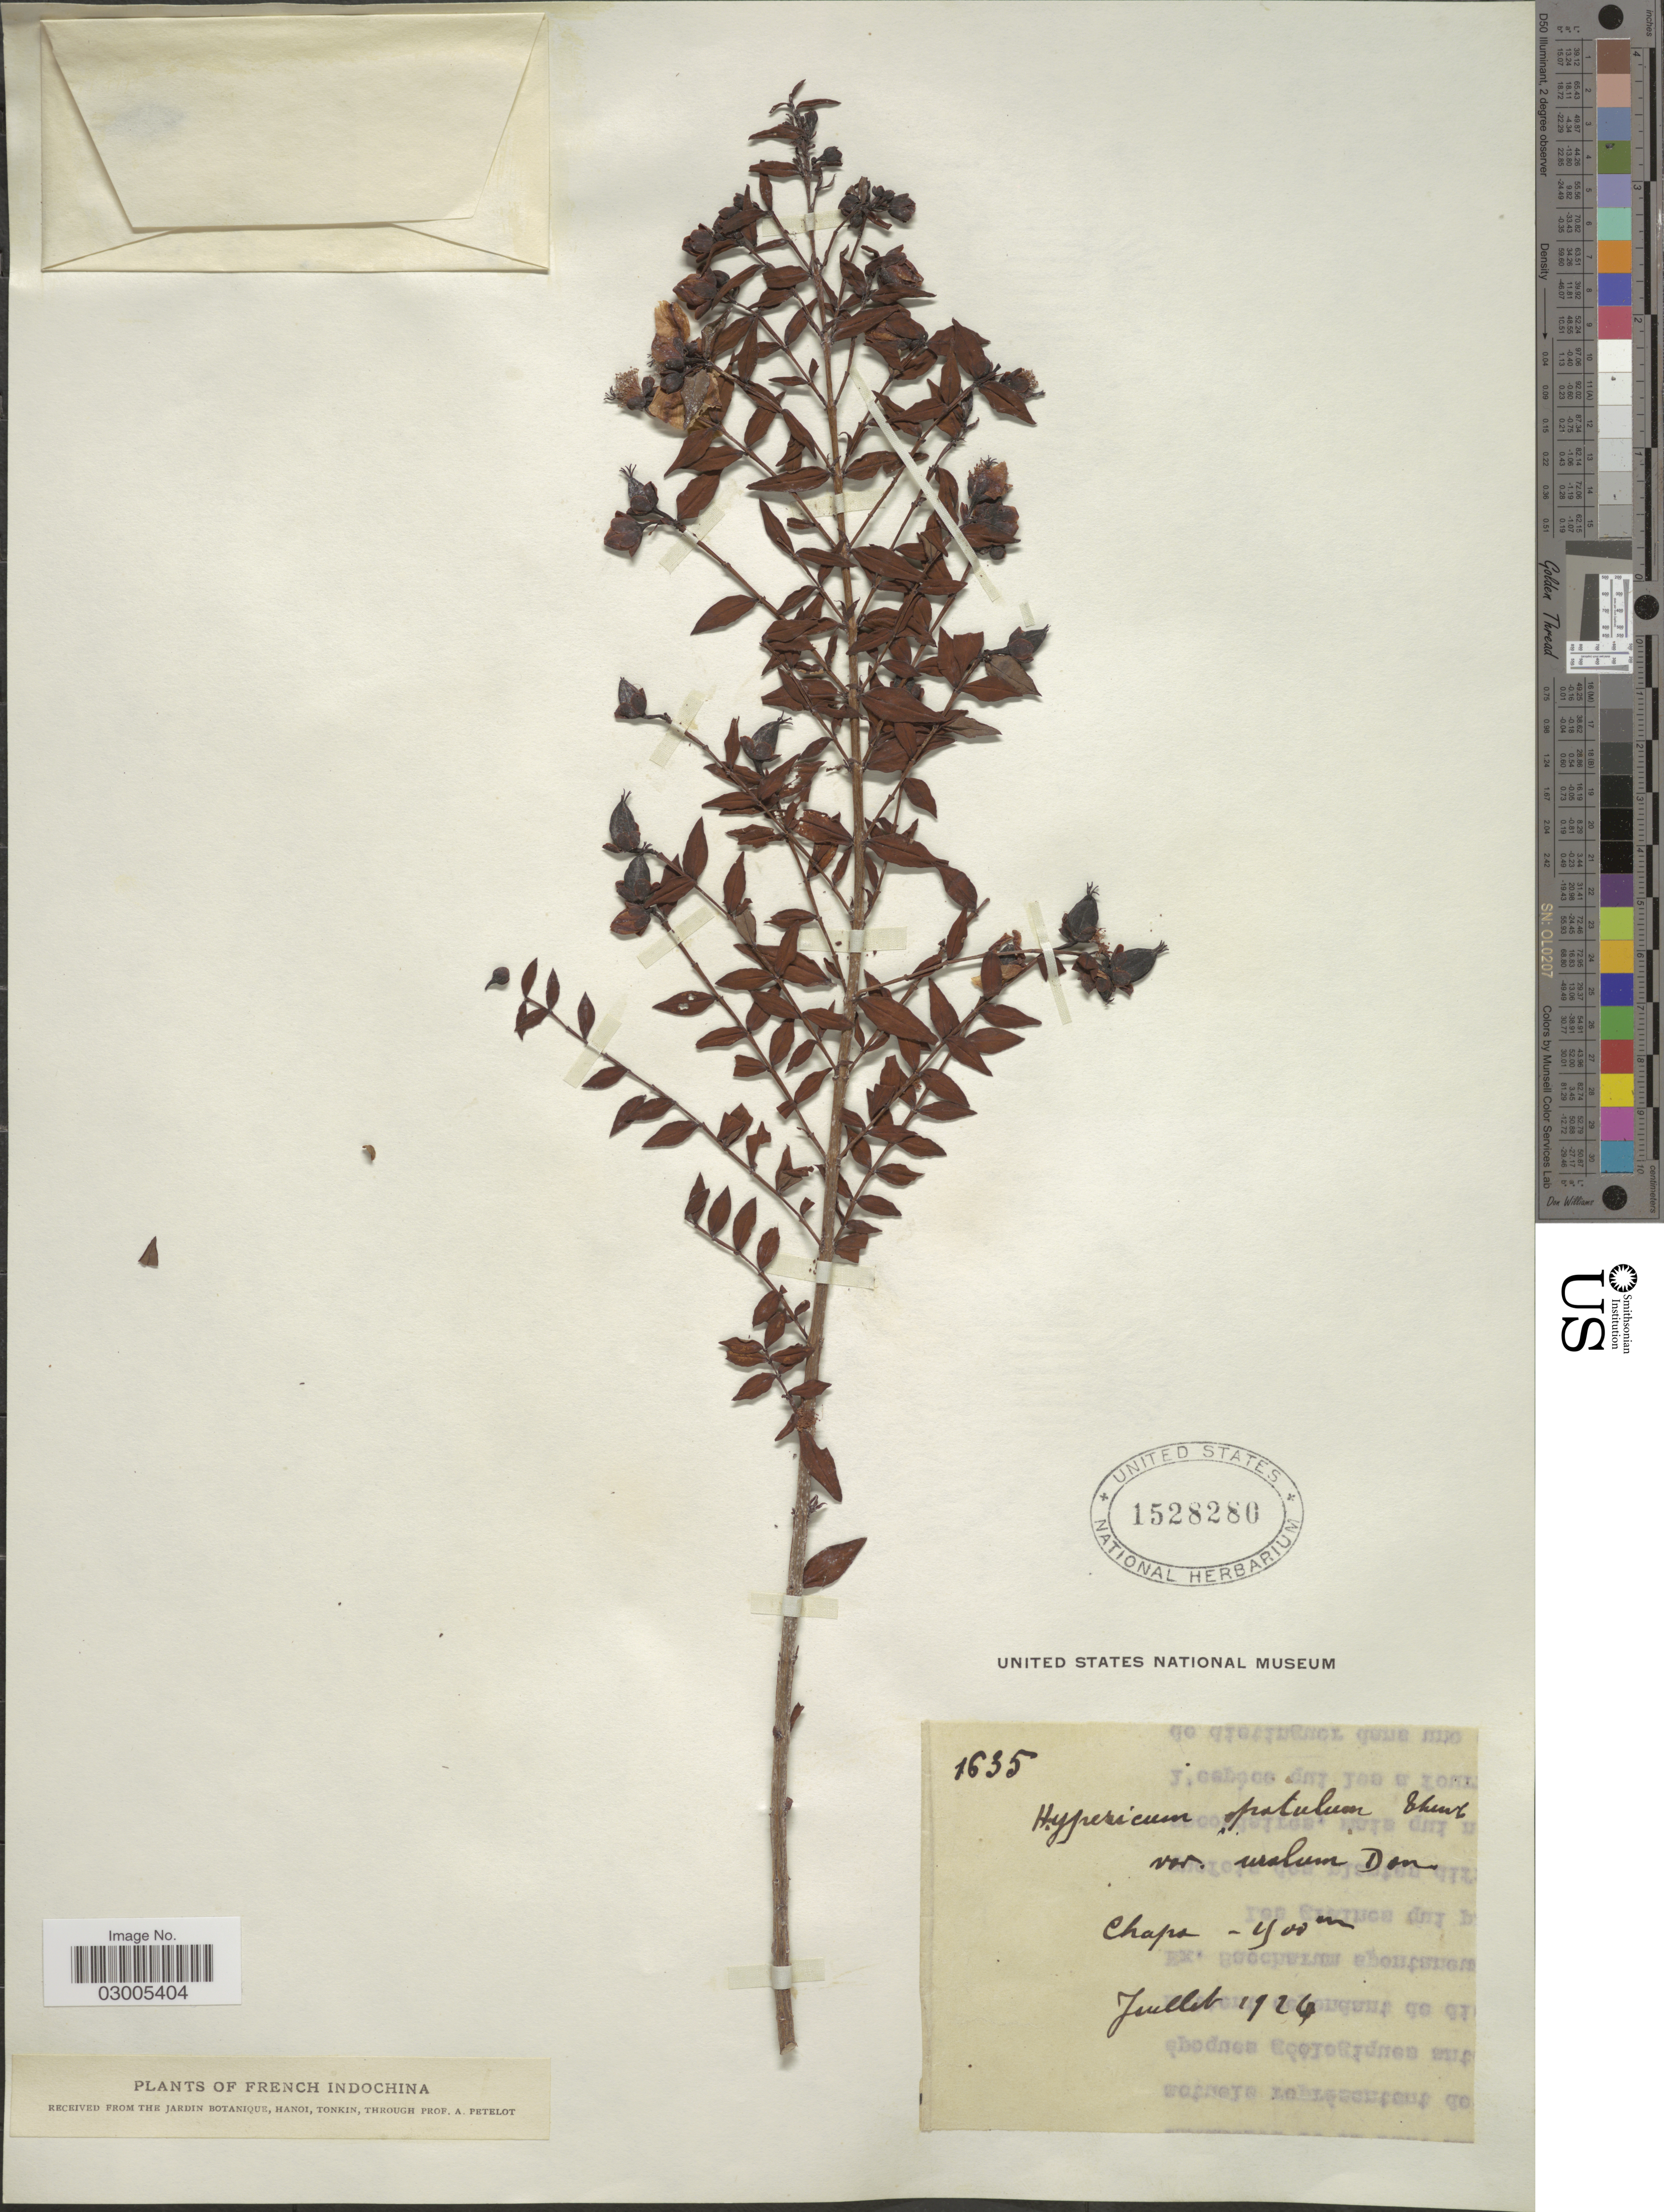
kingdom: Plantae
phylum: Tracheophyta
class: Magnoliopsida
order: Malpighiales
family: Hypericaceae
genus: Hypericum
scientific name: Hypericum patulum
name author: Thunb.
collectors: A. Petelot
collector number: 1635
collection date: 1924-07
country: Vietnam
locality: French Indochina. Chapa.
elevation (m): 2500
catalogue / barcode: US 1528280